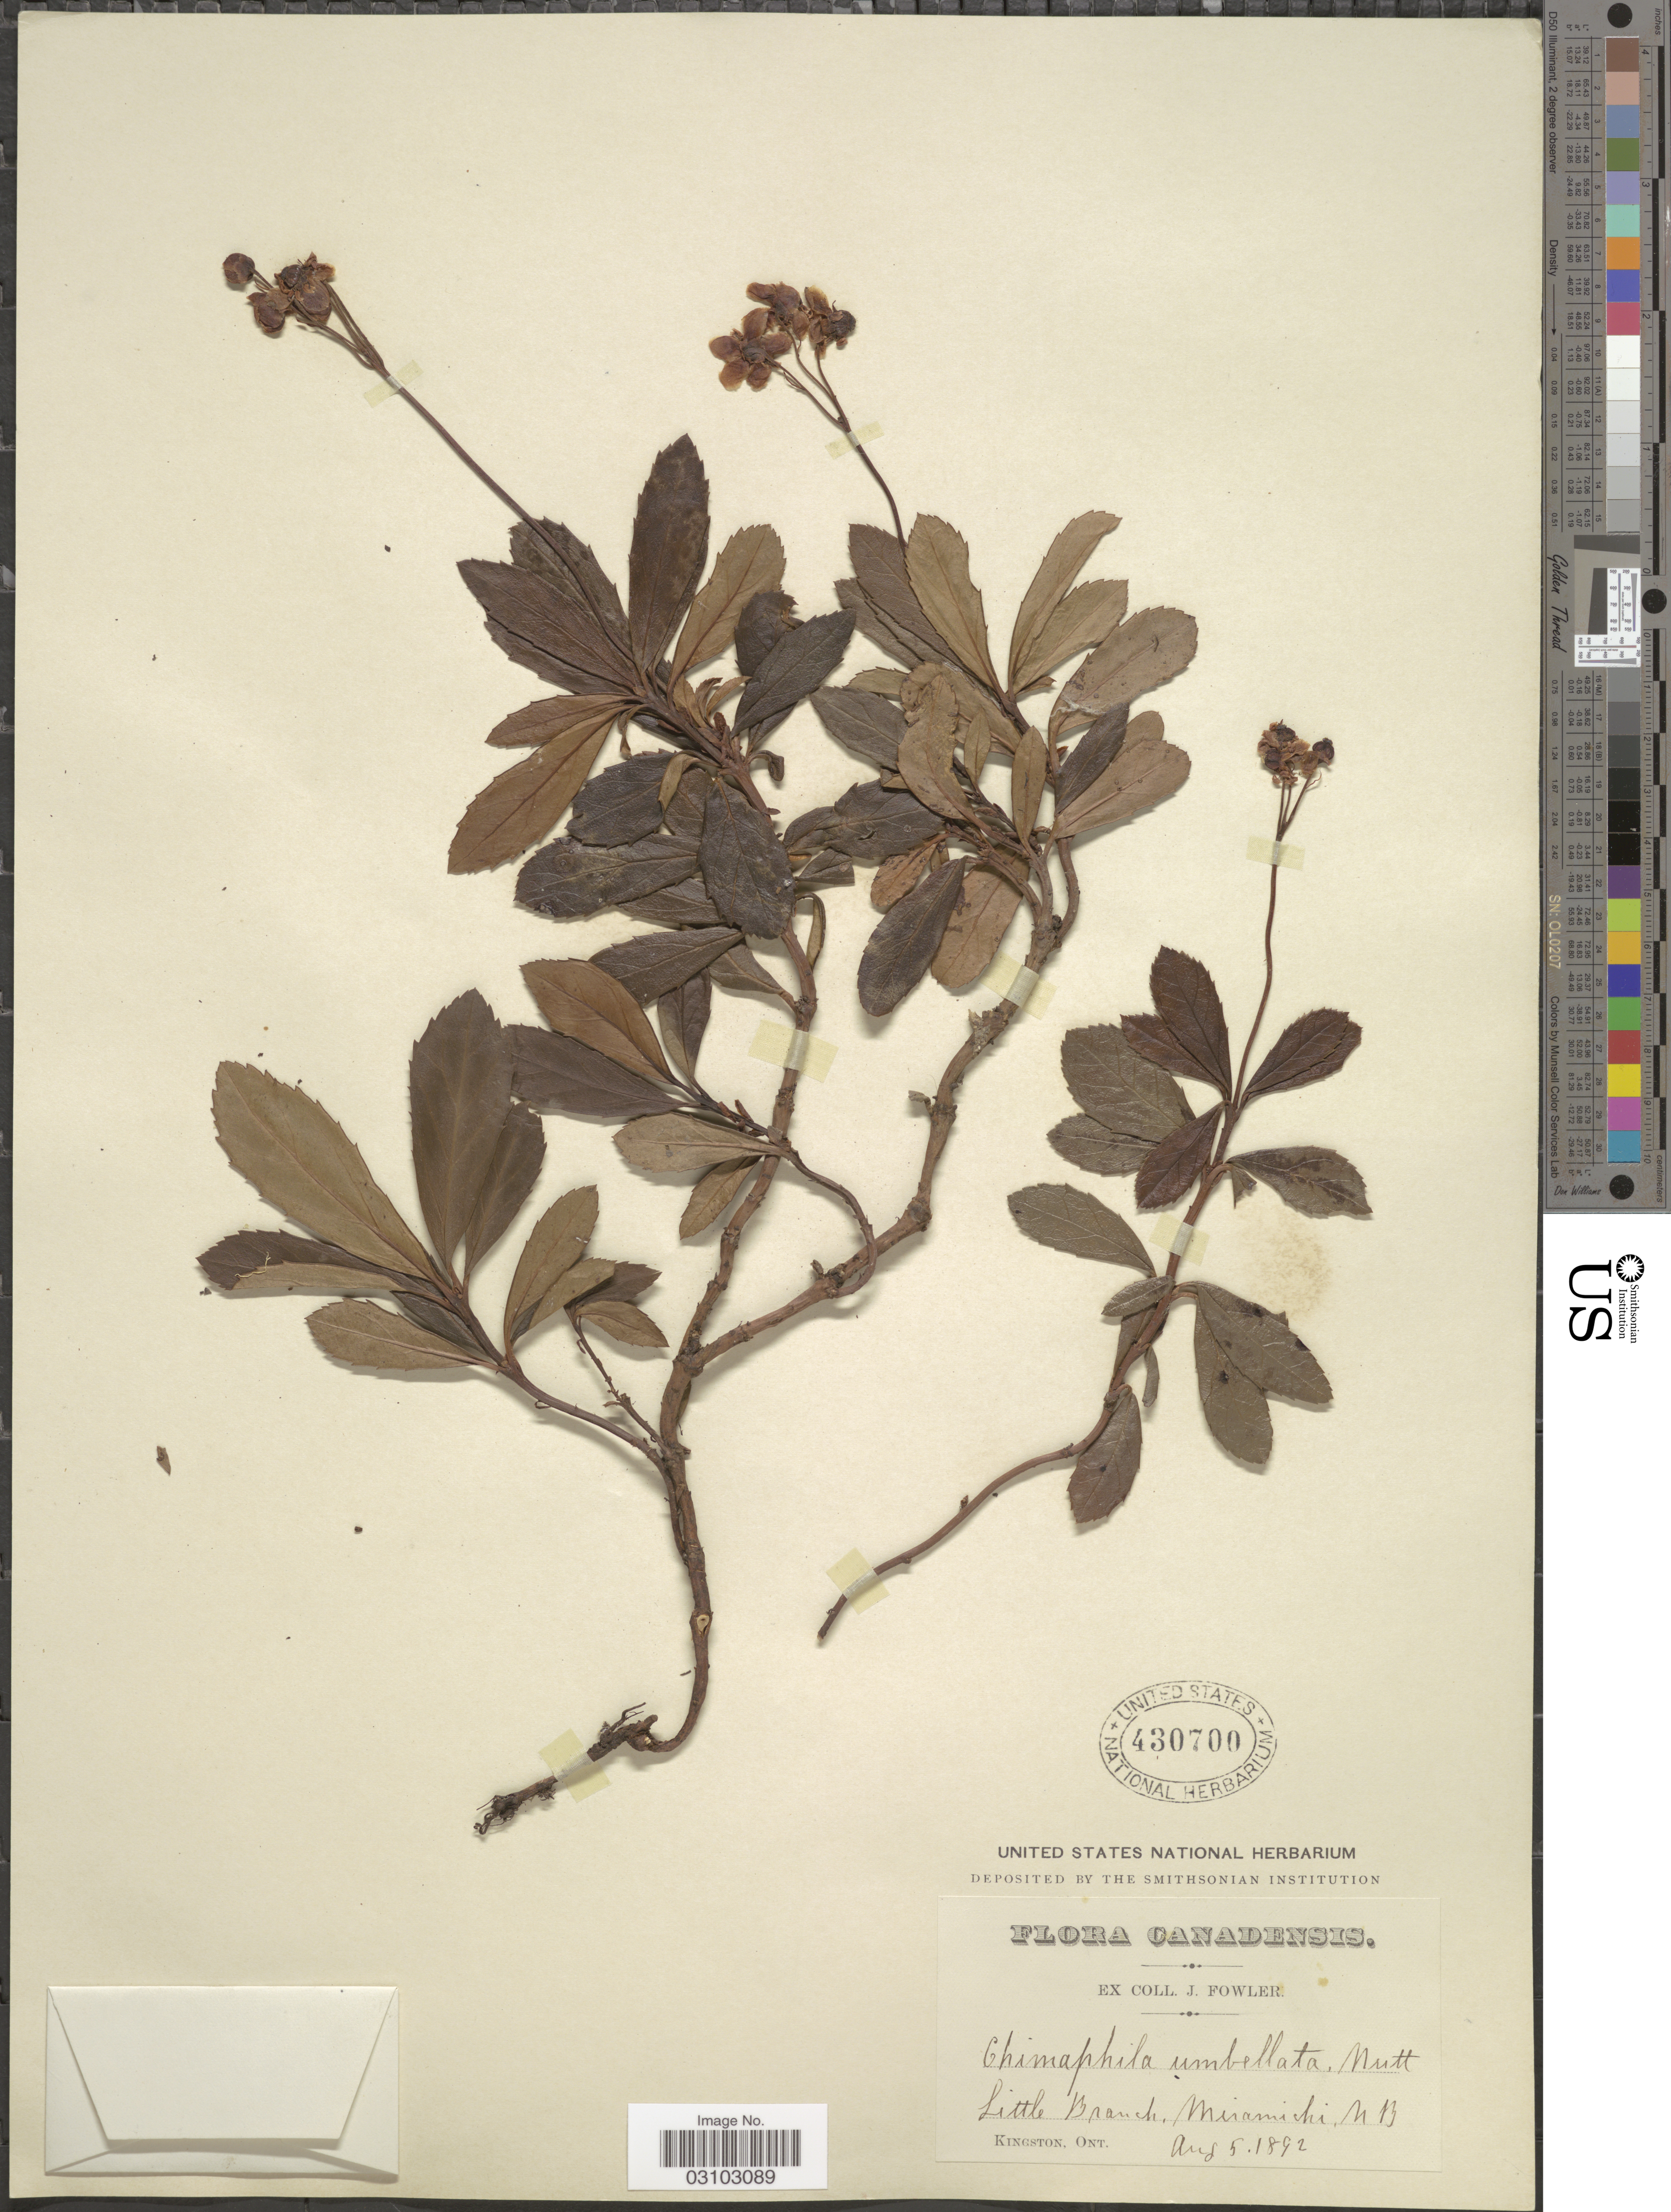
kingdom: Plantae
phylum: Tracheophyta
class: Magnoliopsida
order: Ericales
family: Ericaceae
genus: Chimaphila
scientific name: Chimaphila umbellata var. occidentalis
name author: (Rydb.) S.F. Blake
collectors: J. Fowler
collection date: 1892-08-05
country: Canada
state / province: New Brunswick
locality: Little Branch, Miramichi.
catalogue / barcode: US 430700